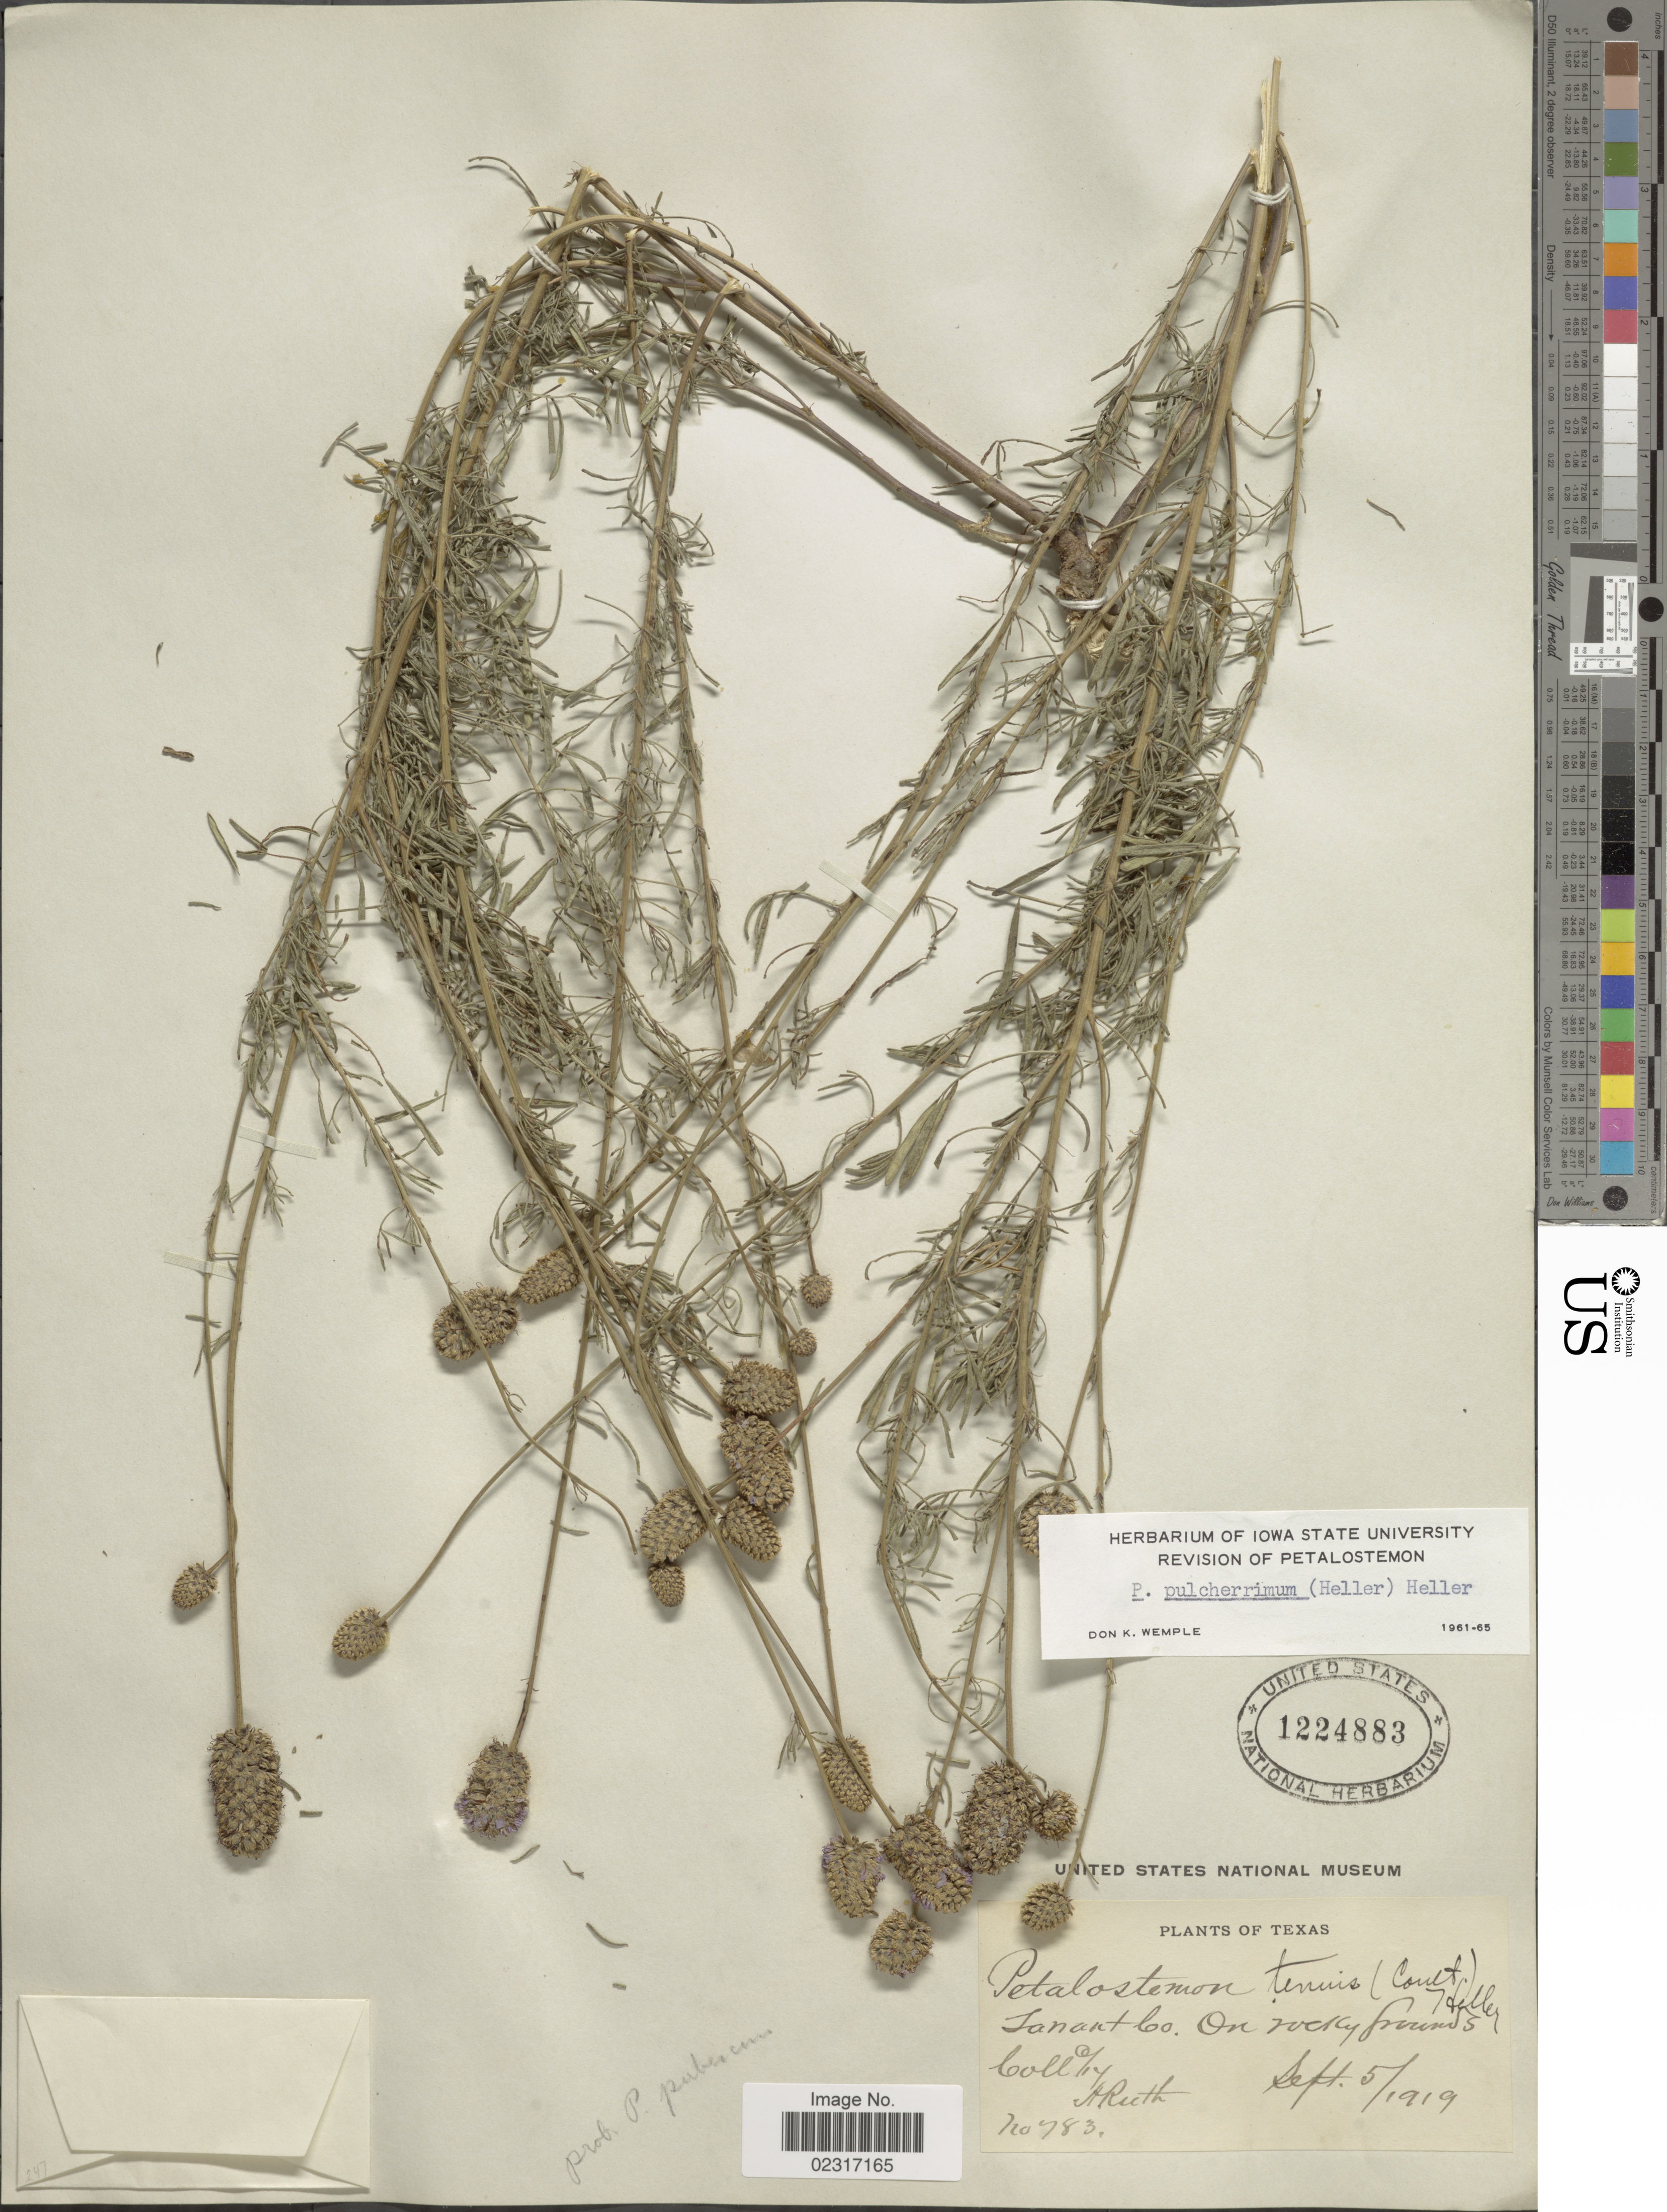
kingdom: Plantae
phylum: Tracheophyta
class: Magnoliopsida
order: Fabales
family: Fabaceae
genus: Dalea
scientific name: Dalea compacta var. pubescens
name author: (A. Gray) Barneby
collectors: A. Ruth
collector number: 783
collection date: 1919-09-05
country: United States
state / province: Texas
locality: Tarrant Co. On rocky grounds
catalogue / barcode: US 1224883